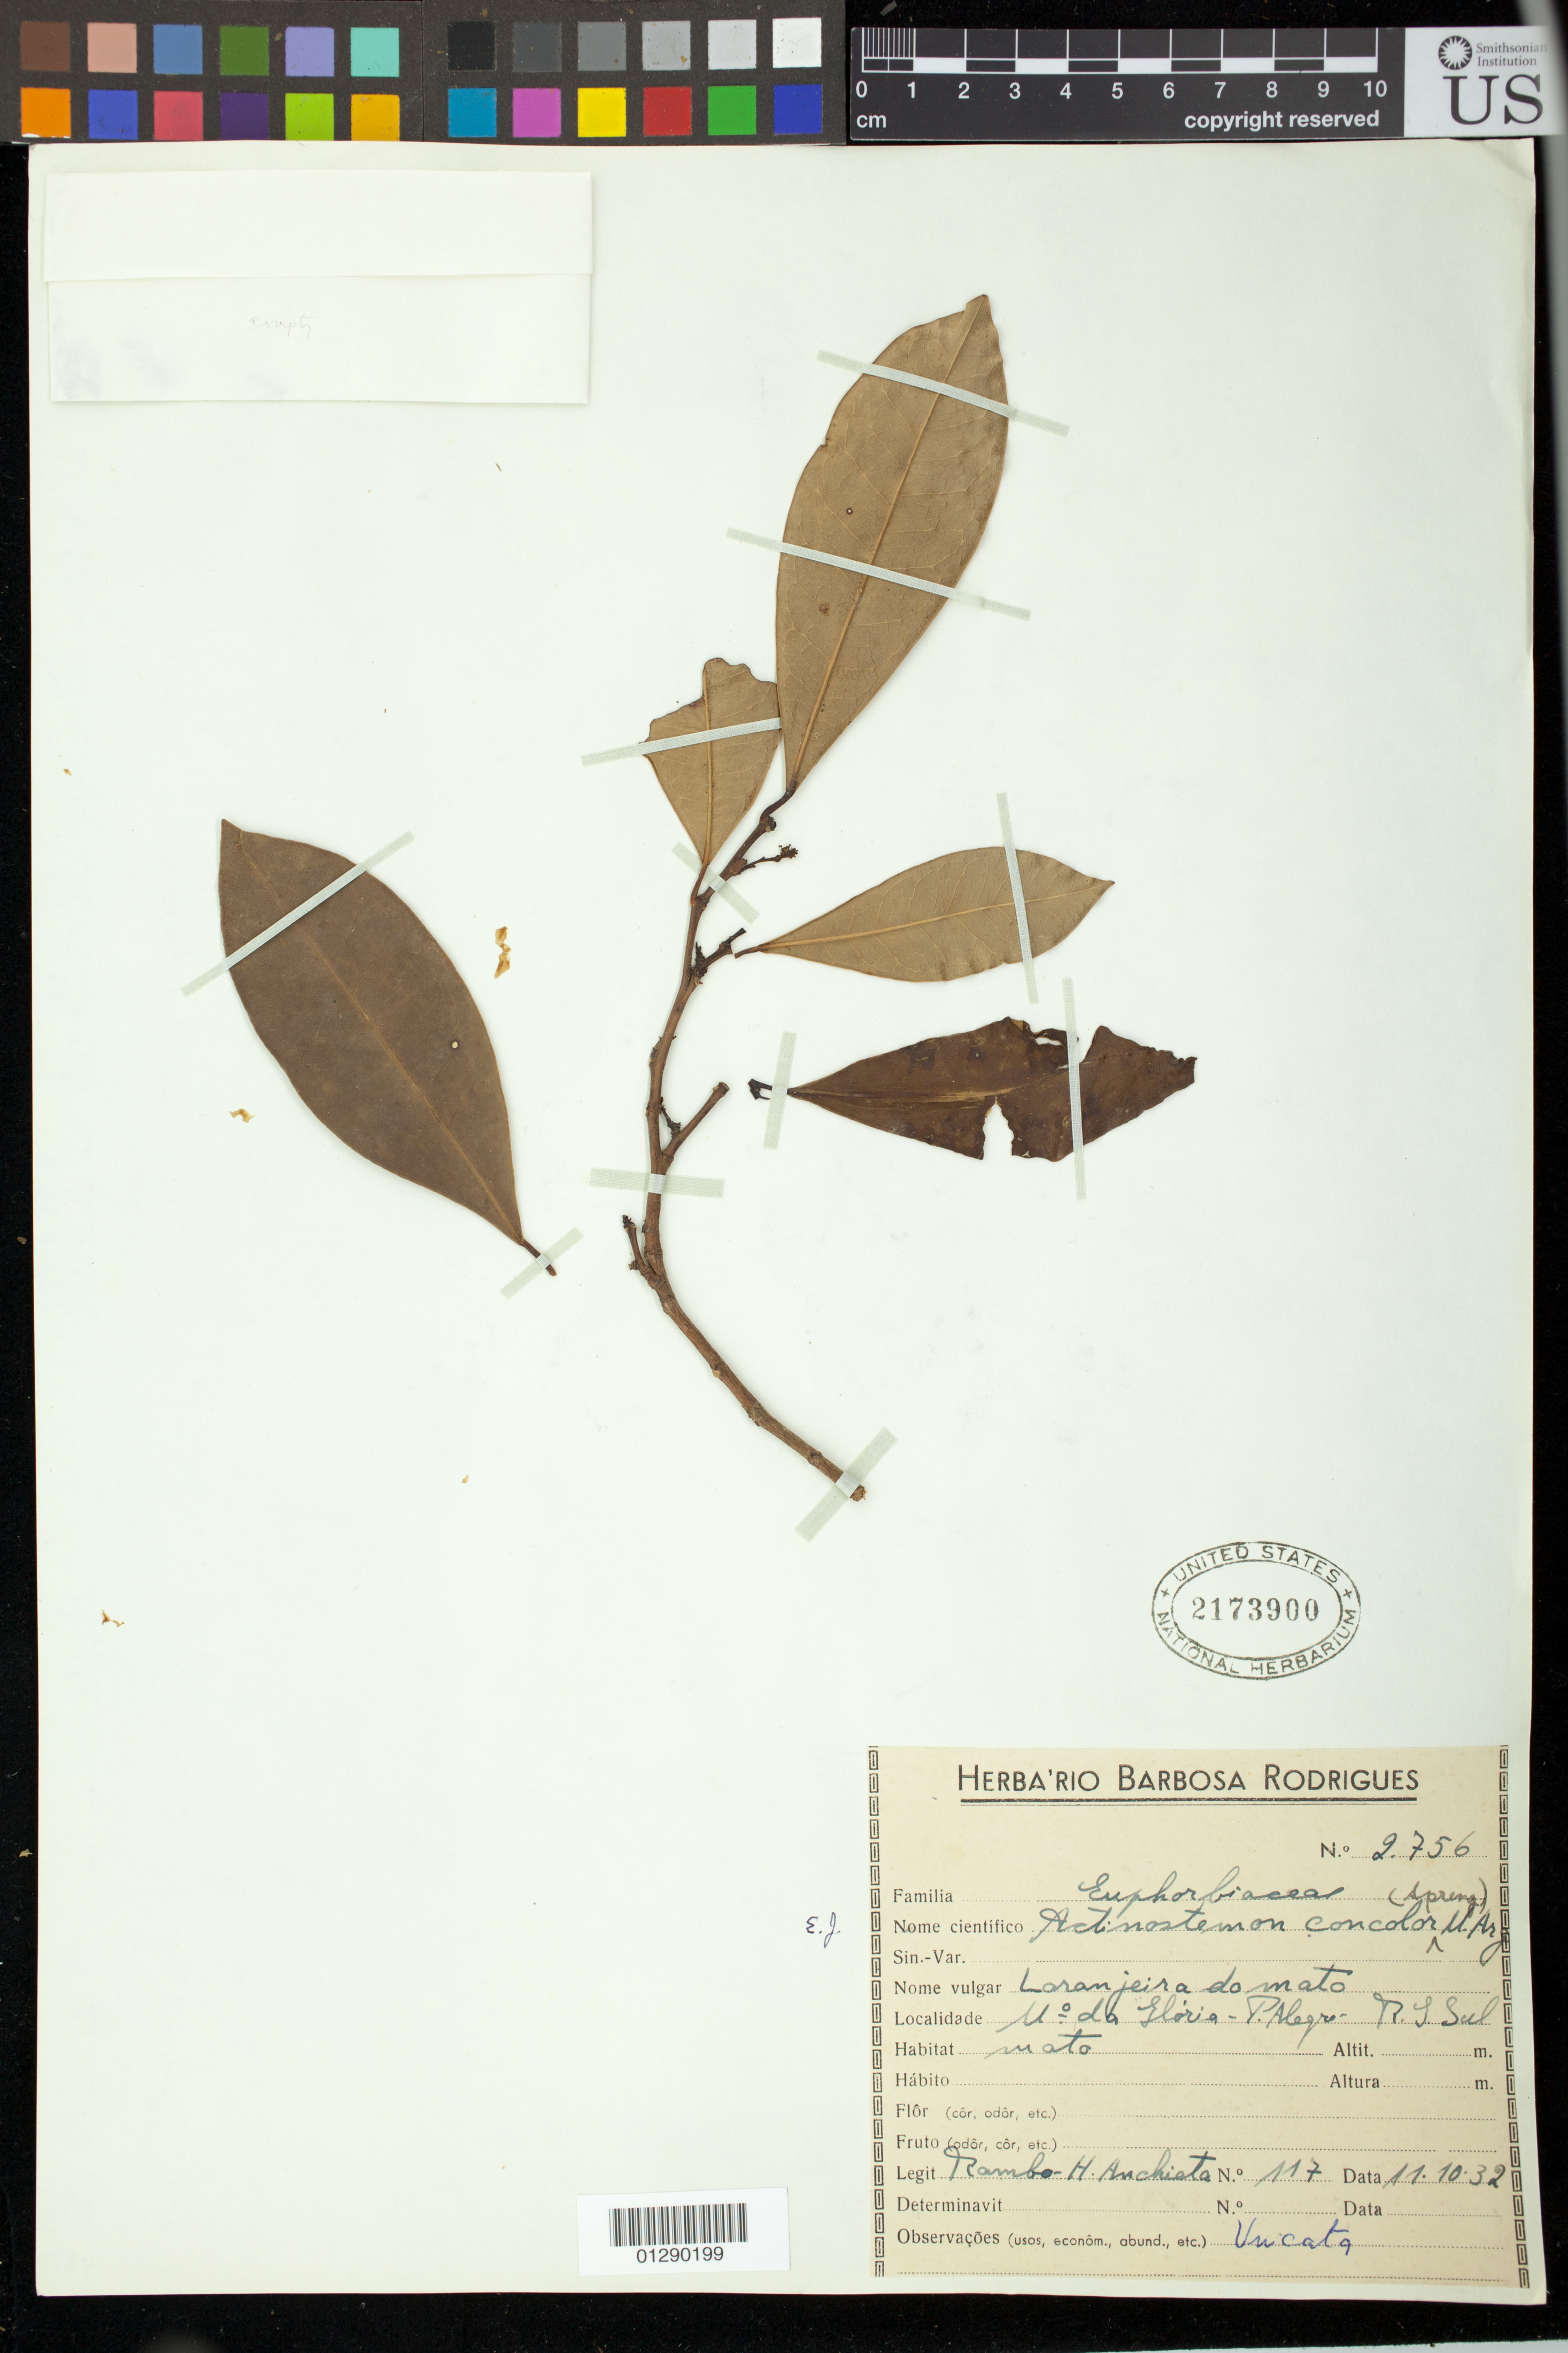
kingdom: Plantae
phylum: Tracheophyta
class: Magnoliopsida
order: Malpighiales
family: Euphorbiaceae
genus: Actinostemon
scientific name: Actinostemon concolor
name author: (Spreng.) Müll. Arg.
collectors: R. Anchieta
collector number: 117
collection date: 1932-10-11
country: Brazil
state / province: Rio Grande do Sul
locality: Uo do Gloria-P. Alegre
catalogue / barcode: US 2173900